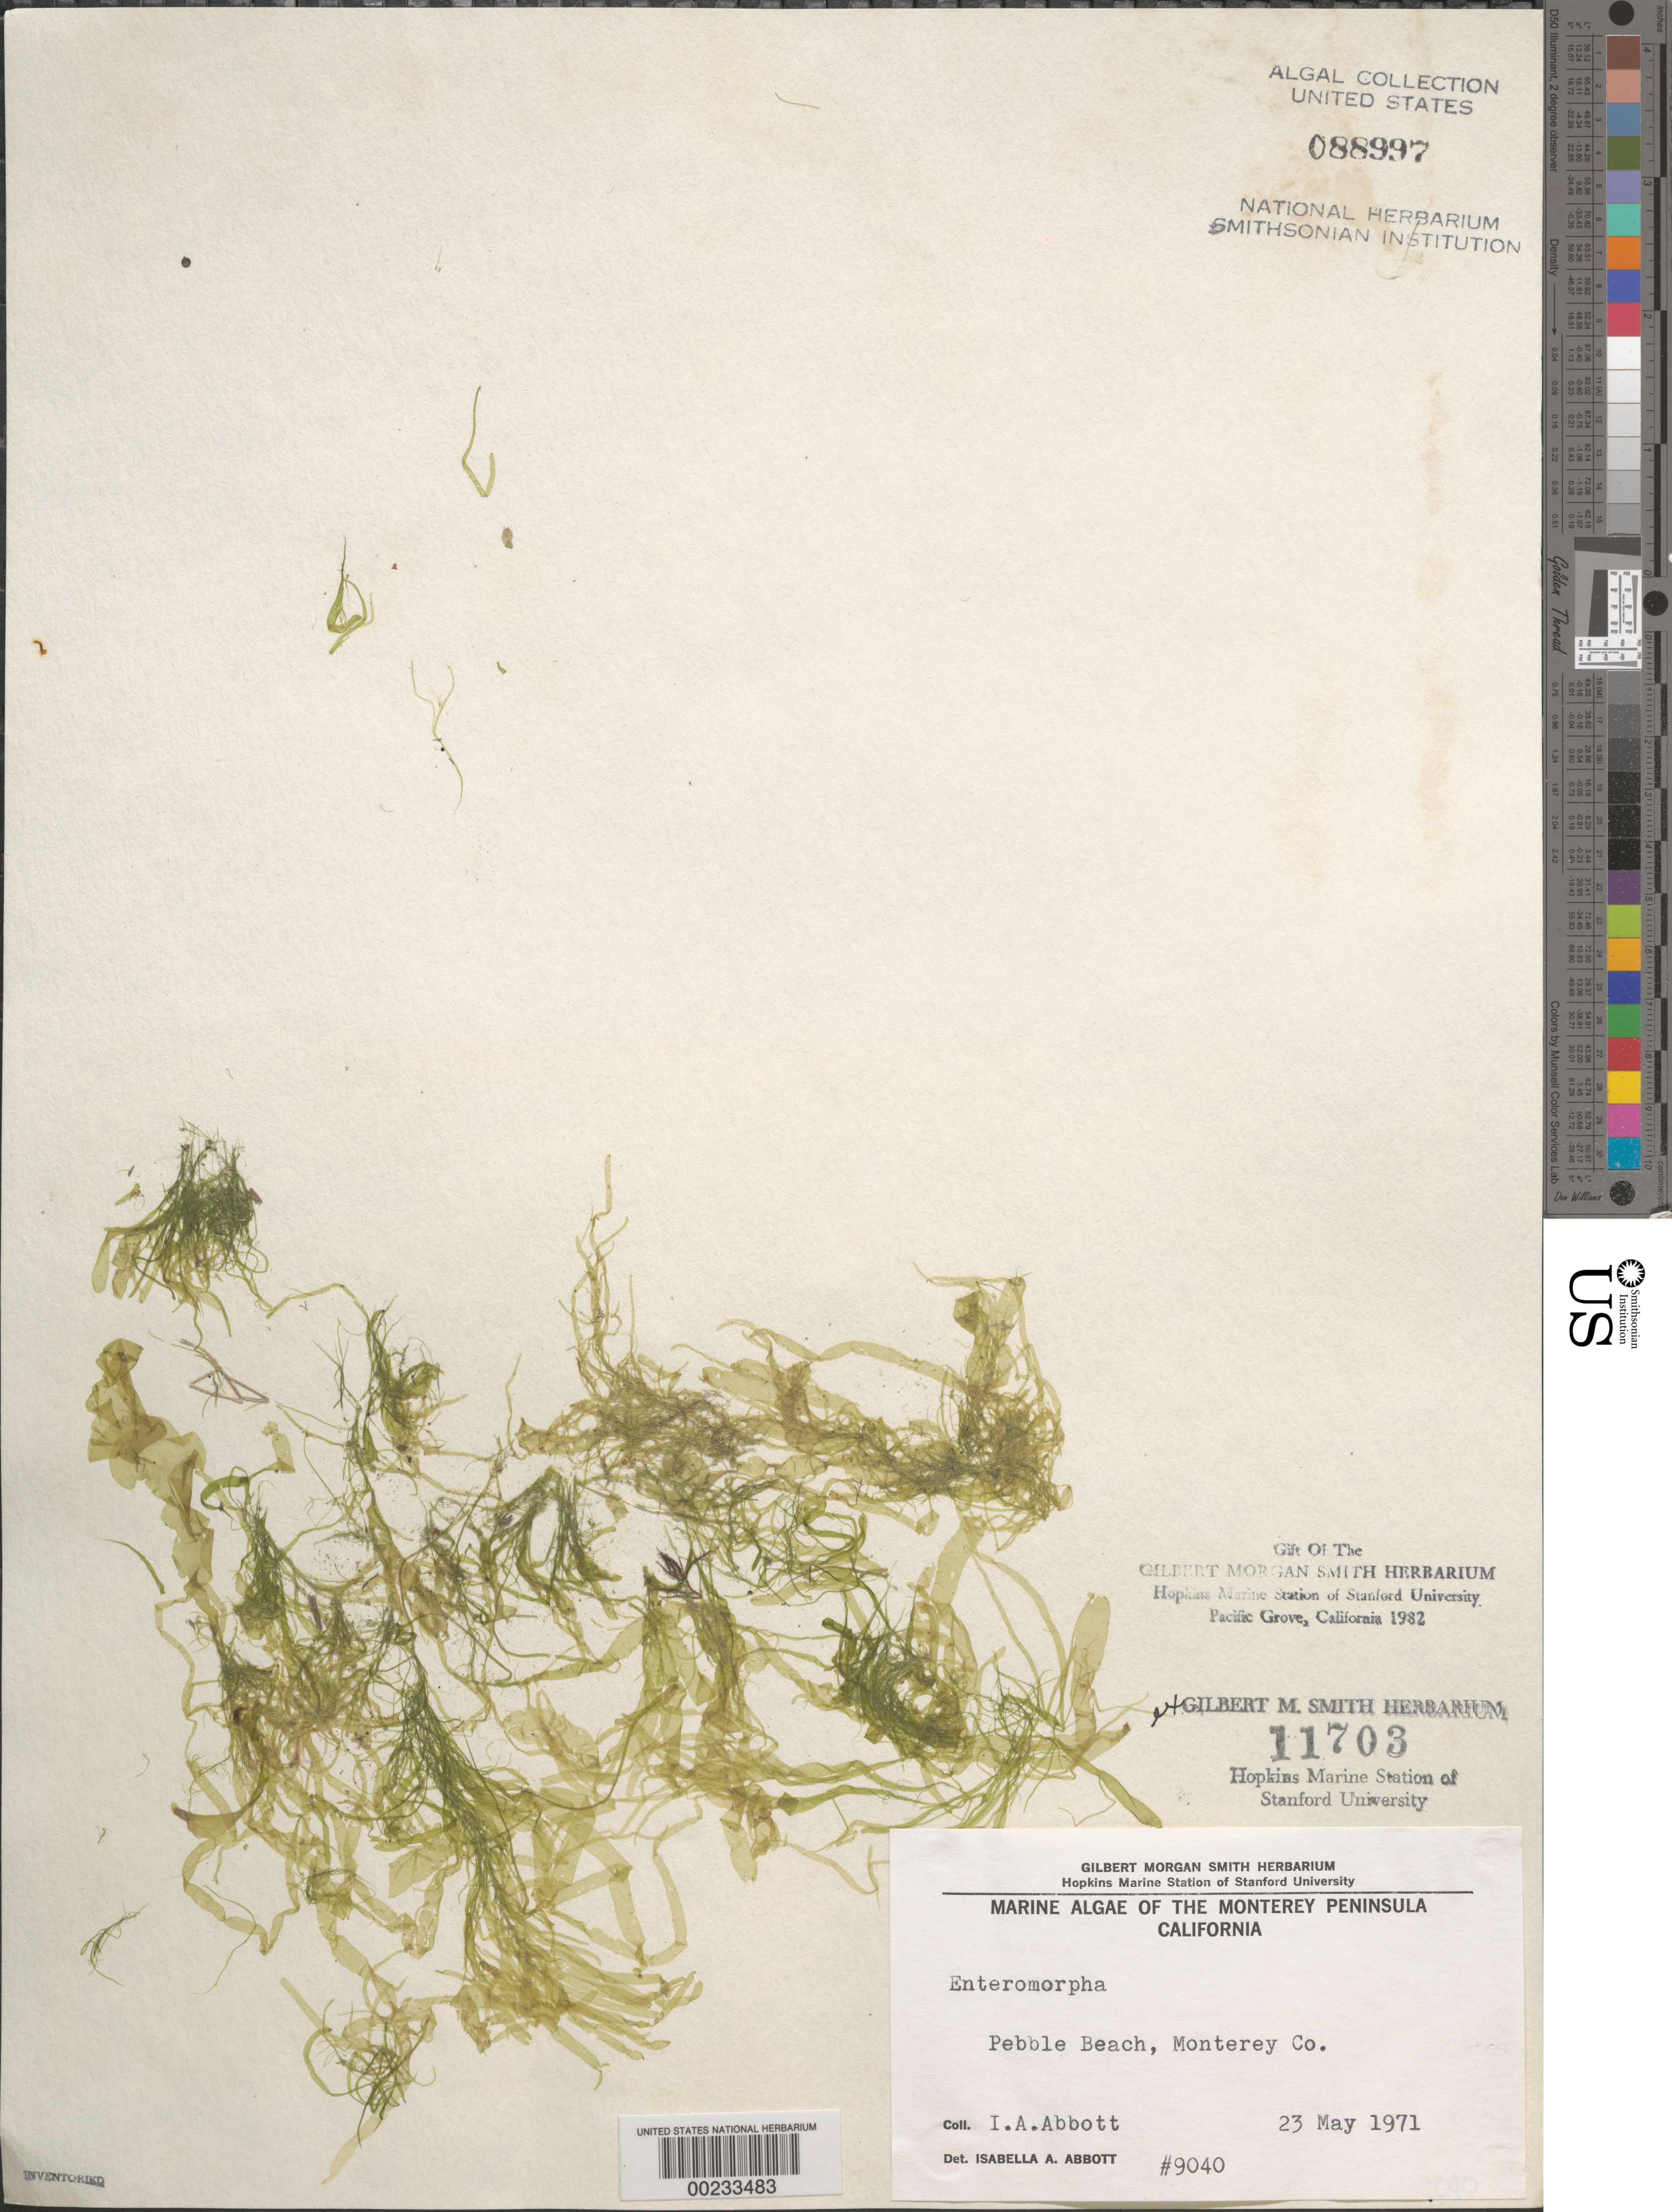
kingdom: Plantae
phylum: Chlorophyta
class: Ulvophyceae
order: Ulvales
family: Ulvaceae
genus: Ulva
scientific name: Ulva sp.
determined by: Algae name updating Project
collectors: I. A. Abbott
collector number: IAA 9040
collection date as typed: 23 May 1971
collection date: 1971-05-23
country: United States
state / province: California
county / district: Monterey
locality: Pebble Beach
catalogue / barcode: US 88997